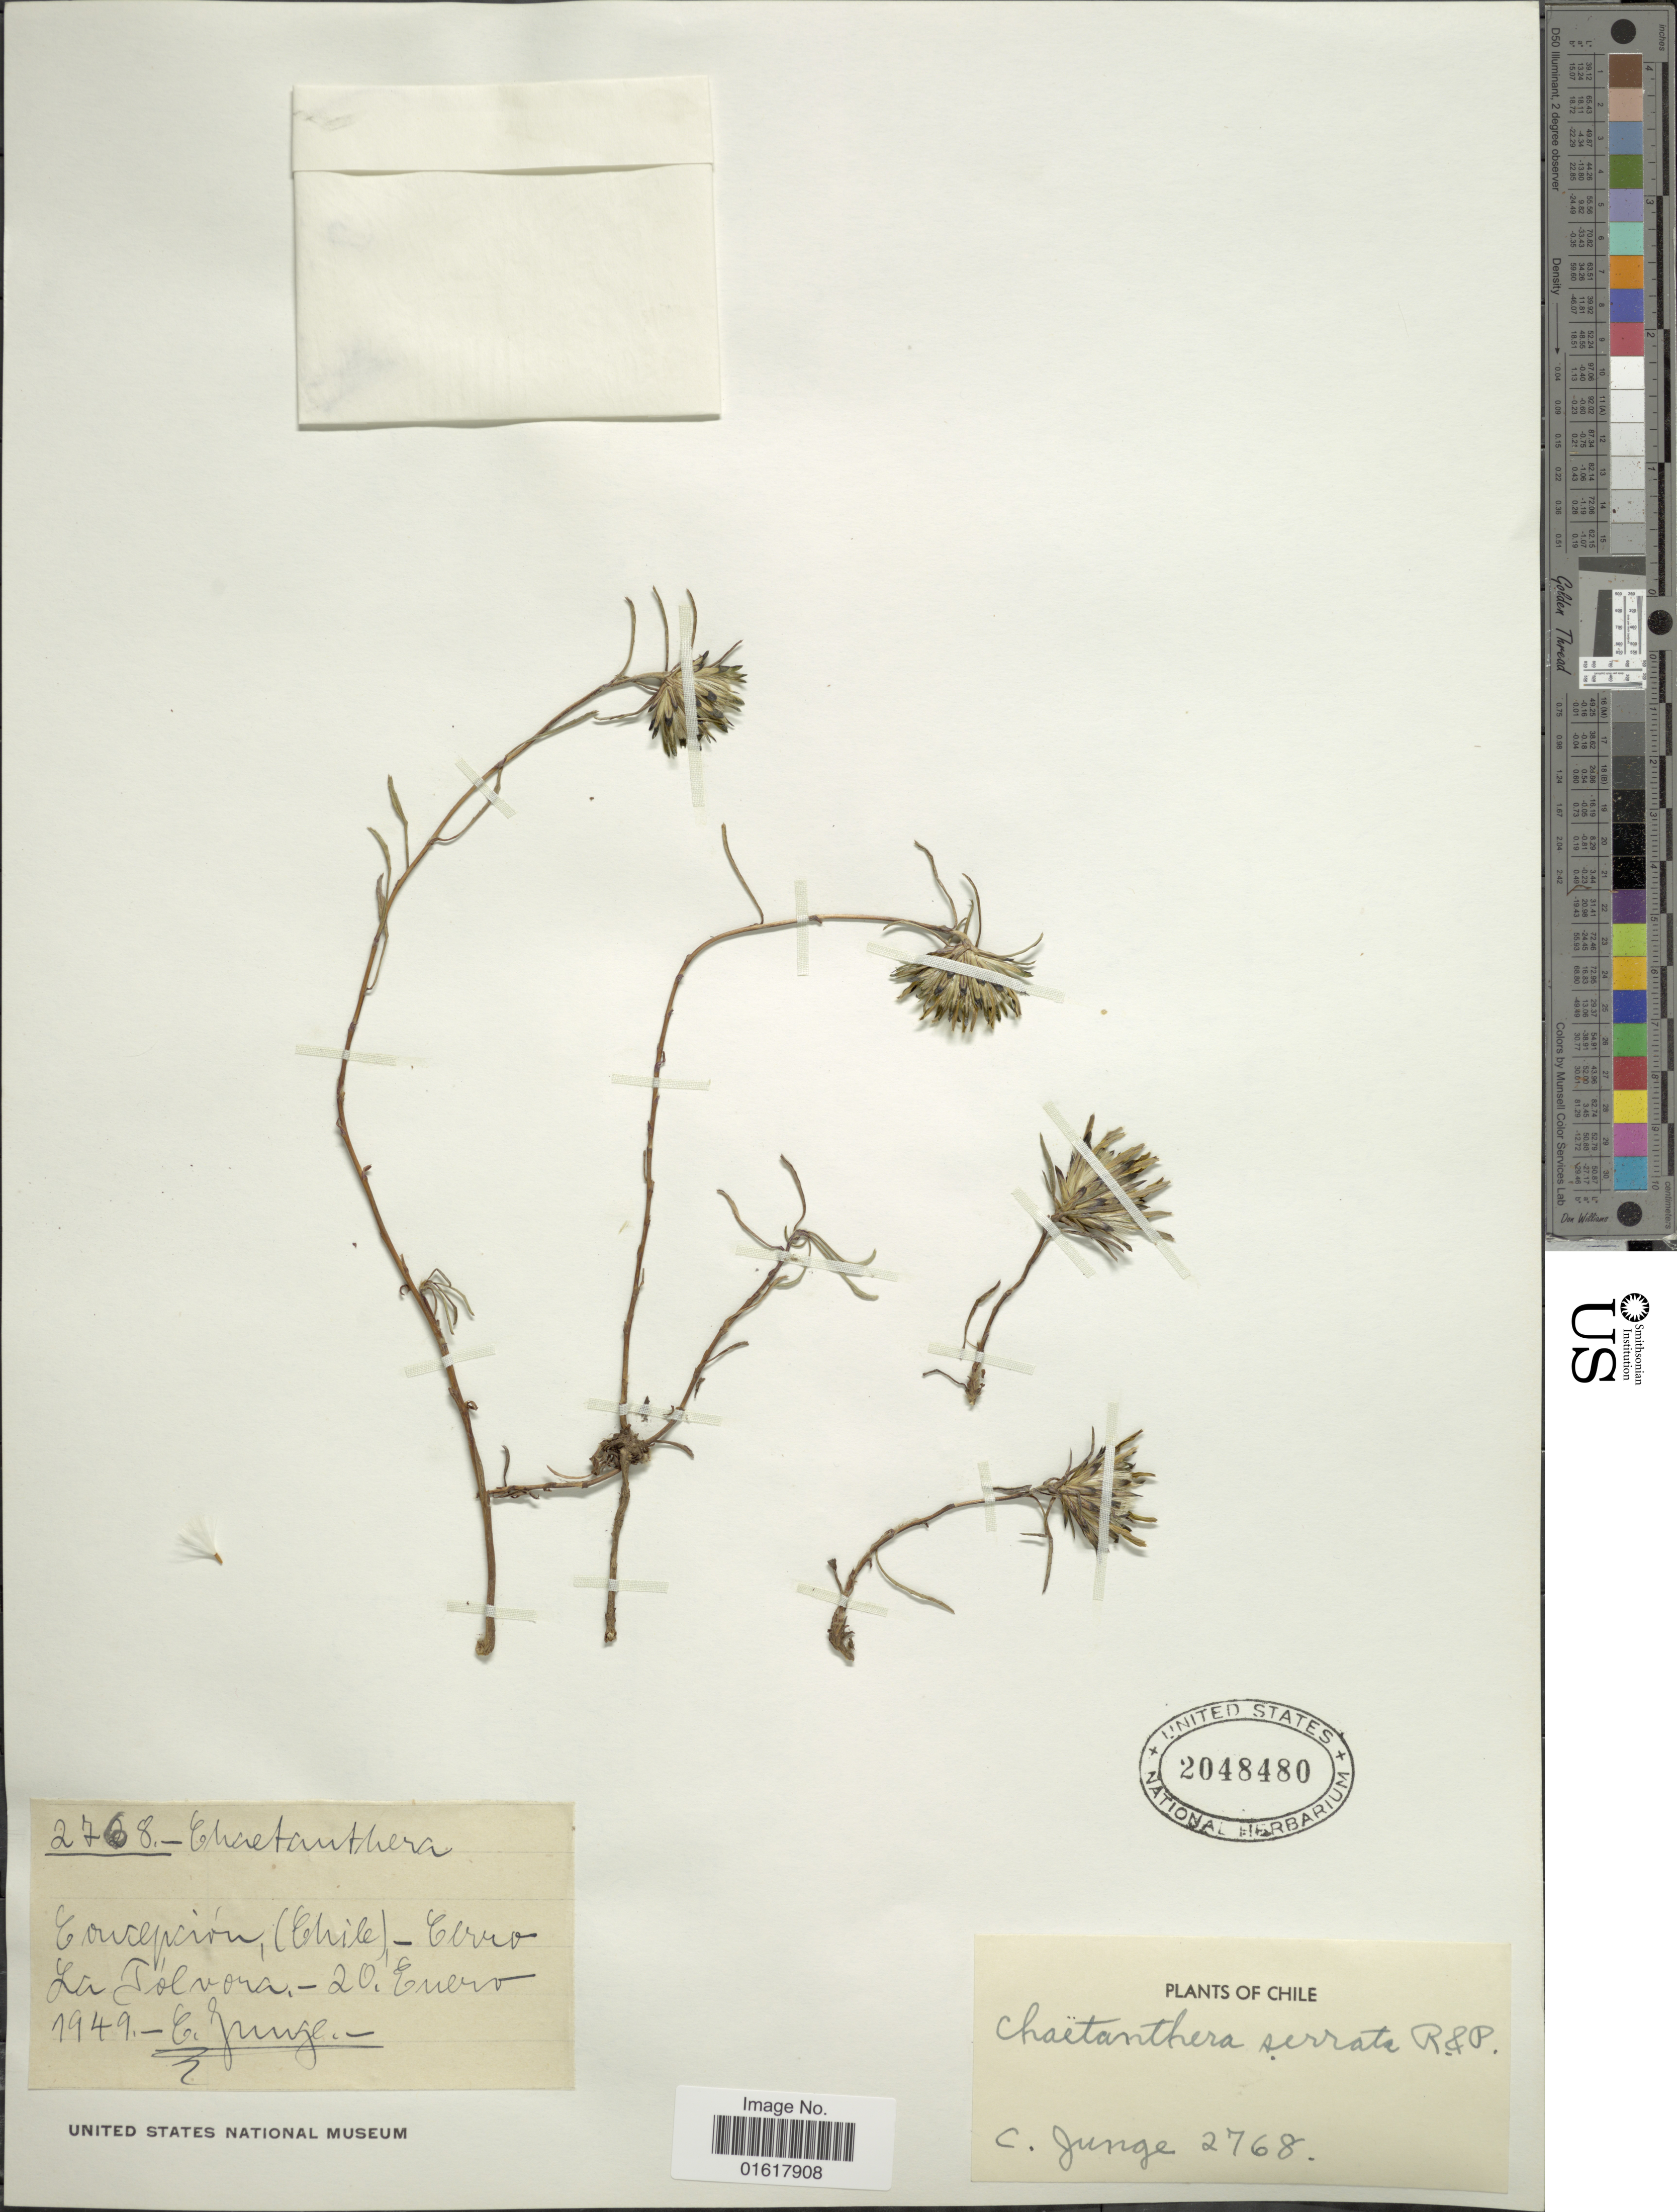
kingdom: Plantae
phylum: Tracheophyta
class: Magnoliopsida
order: Asterales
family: Asteraceae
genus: Chaetanthera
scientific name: Chaetanthera serrata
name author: Ruiz & Pav.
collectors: E. Junge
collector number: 2768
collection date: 1949-01-20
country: Chile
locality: Concepción - Cerro La Pólvora.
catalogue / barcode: US 2048480